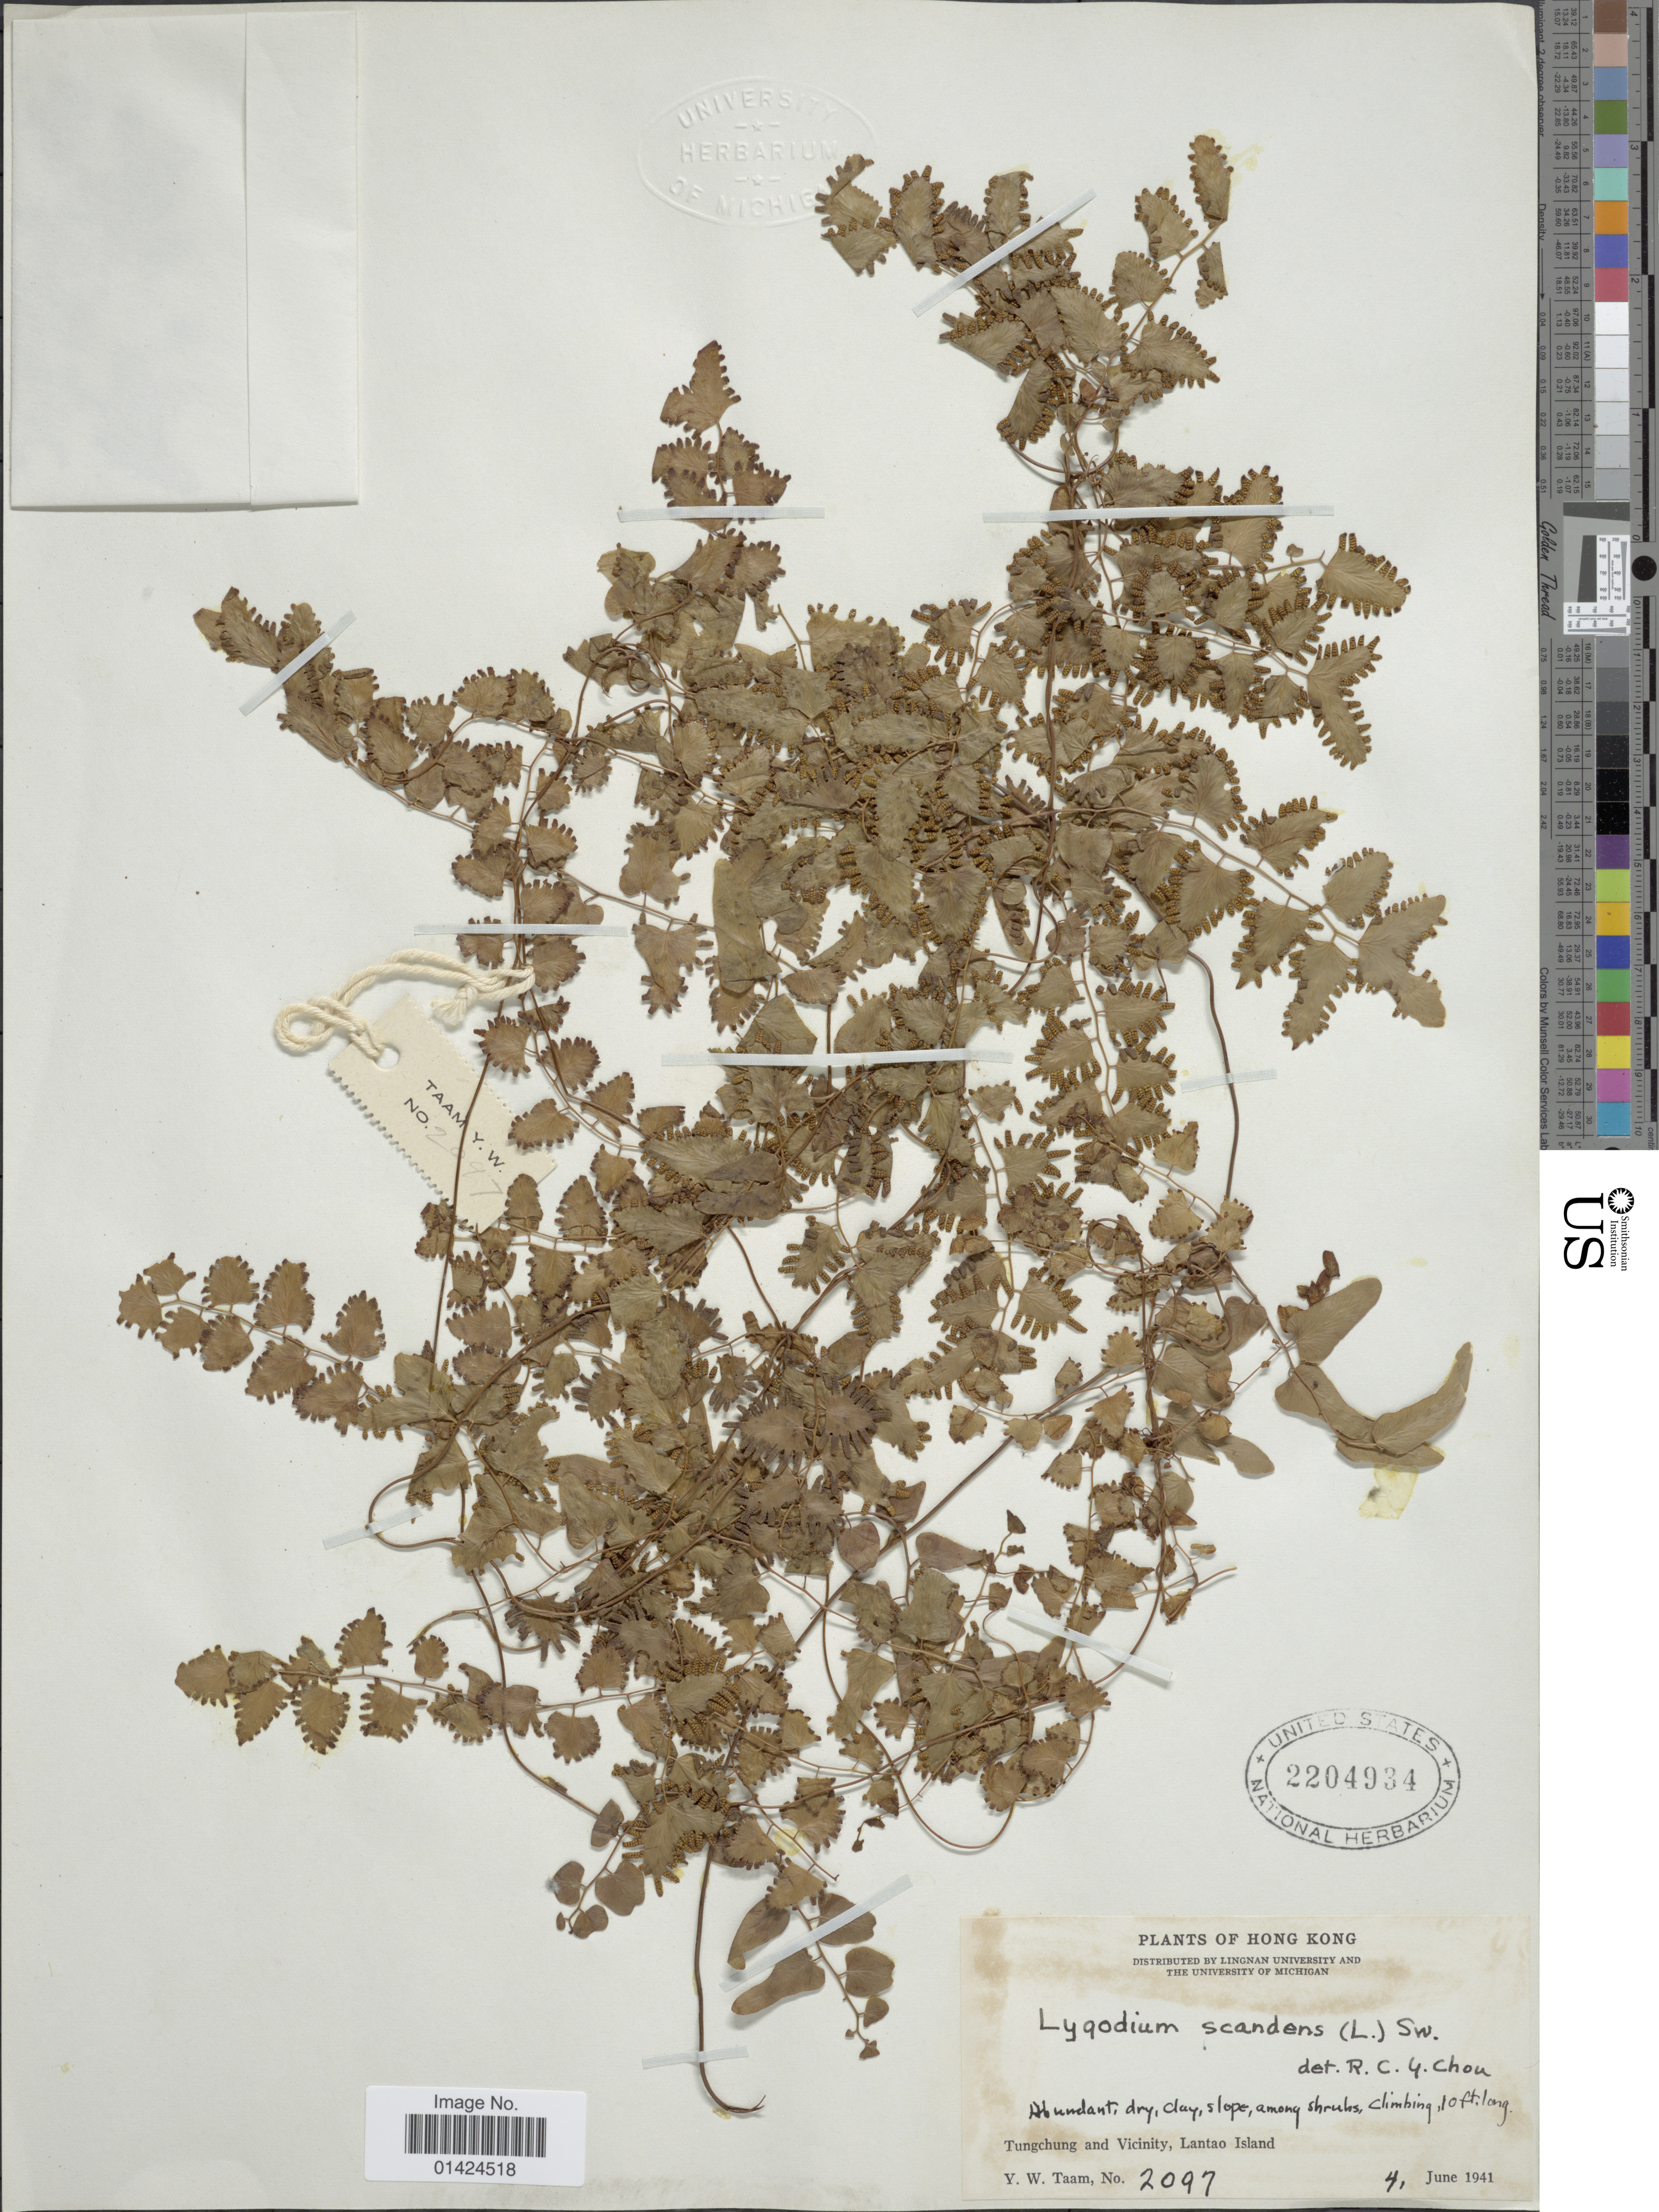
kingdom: Plantae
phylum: Tracheophyta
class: Polypodiopsida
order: Schizaeales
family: Lygodiaceae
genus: Lygodium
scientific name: Lygodium microphyllum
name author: (Cav.) R. Br.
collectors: Y. W. Taam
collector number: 2097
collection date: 1941-06-04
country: China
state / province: Hong Kong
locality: Tungchung and vicinity,Lantao Island.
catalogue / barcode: US 2204934